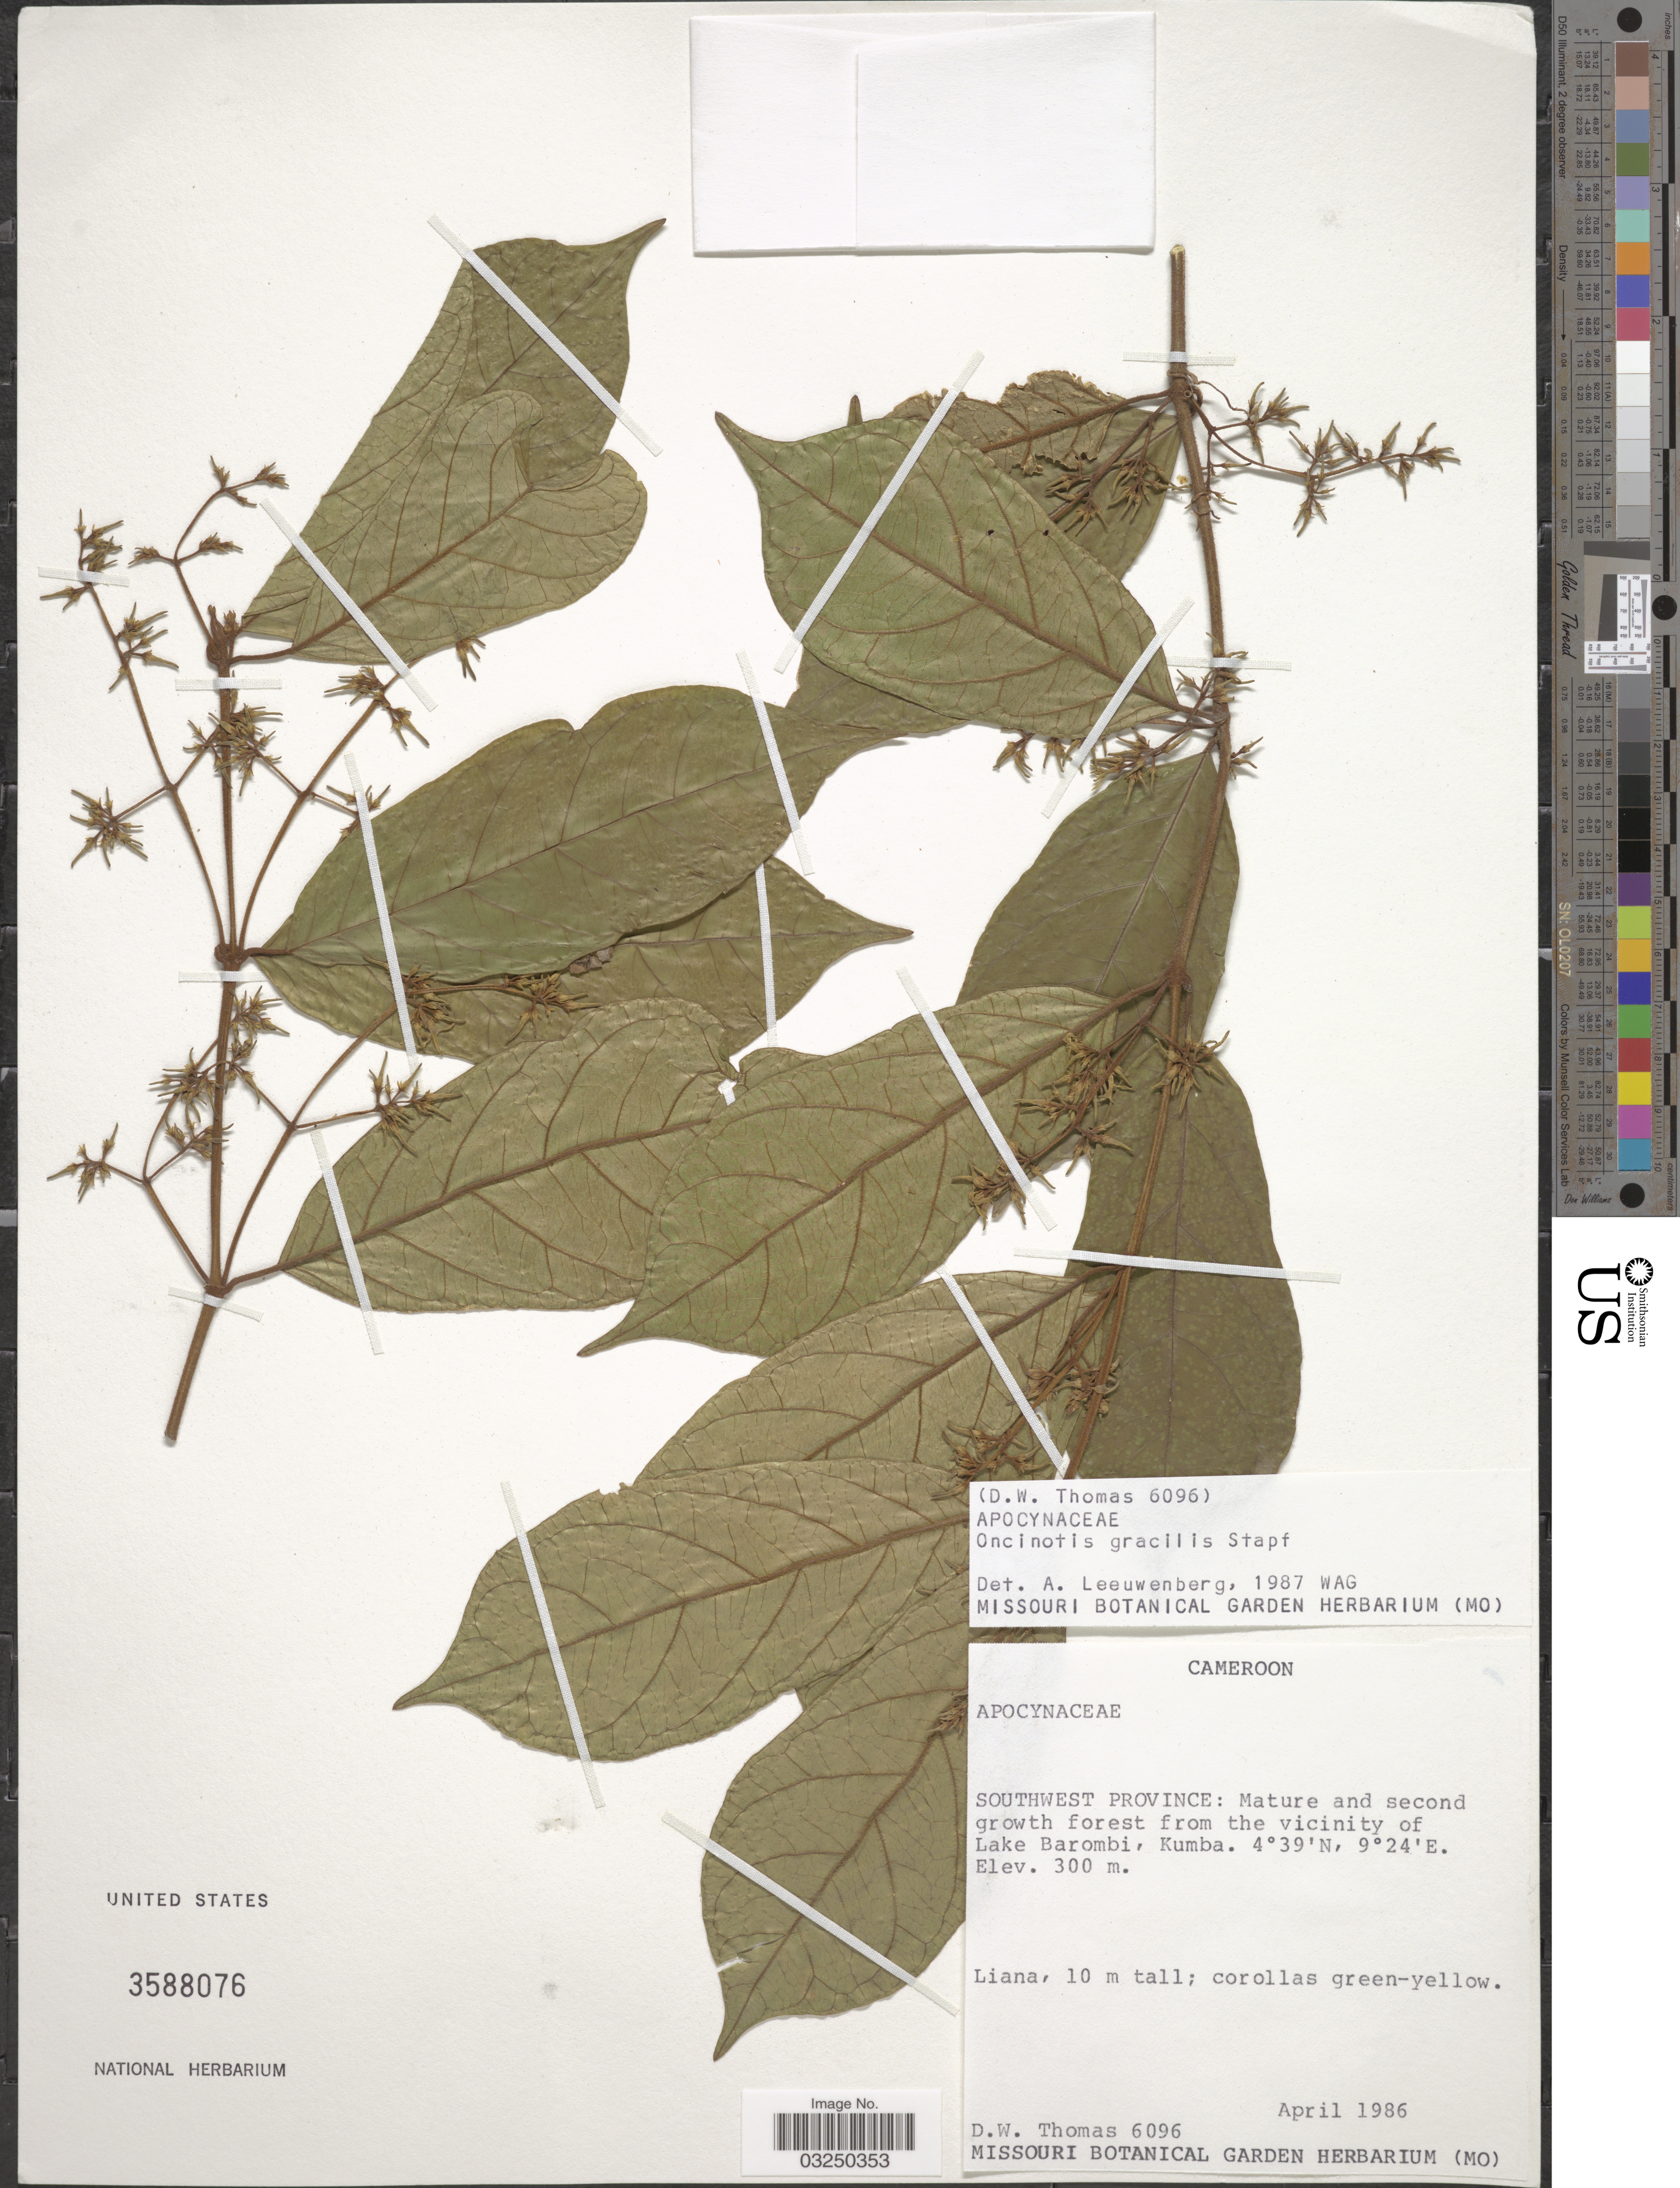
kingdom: Plantae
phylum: Tracheophyta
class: Magnoliopsida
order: Gentianales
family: Apocynaceae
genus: Oncinotis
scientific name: Oncinotis gracilis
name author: Stapf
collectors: D. W. Thomas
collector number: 6096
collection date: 1986-04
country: Cameroon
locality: Southwest Province: Mature and second growth forest from the vicinity of Lake Barombi, Kumba.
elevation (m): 300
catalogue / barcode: US 3588076